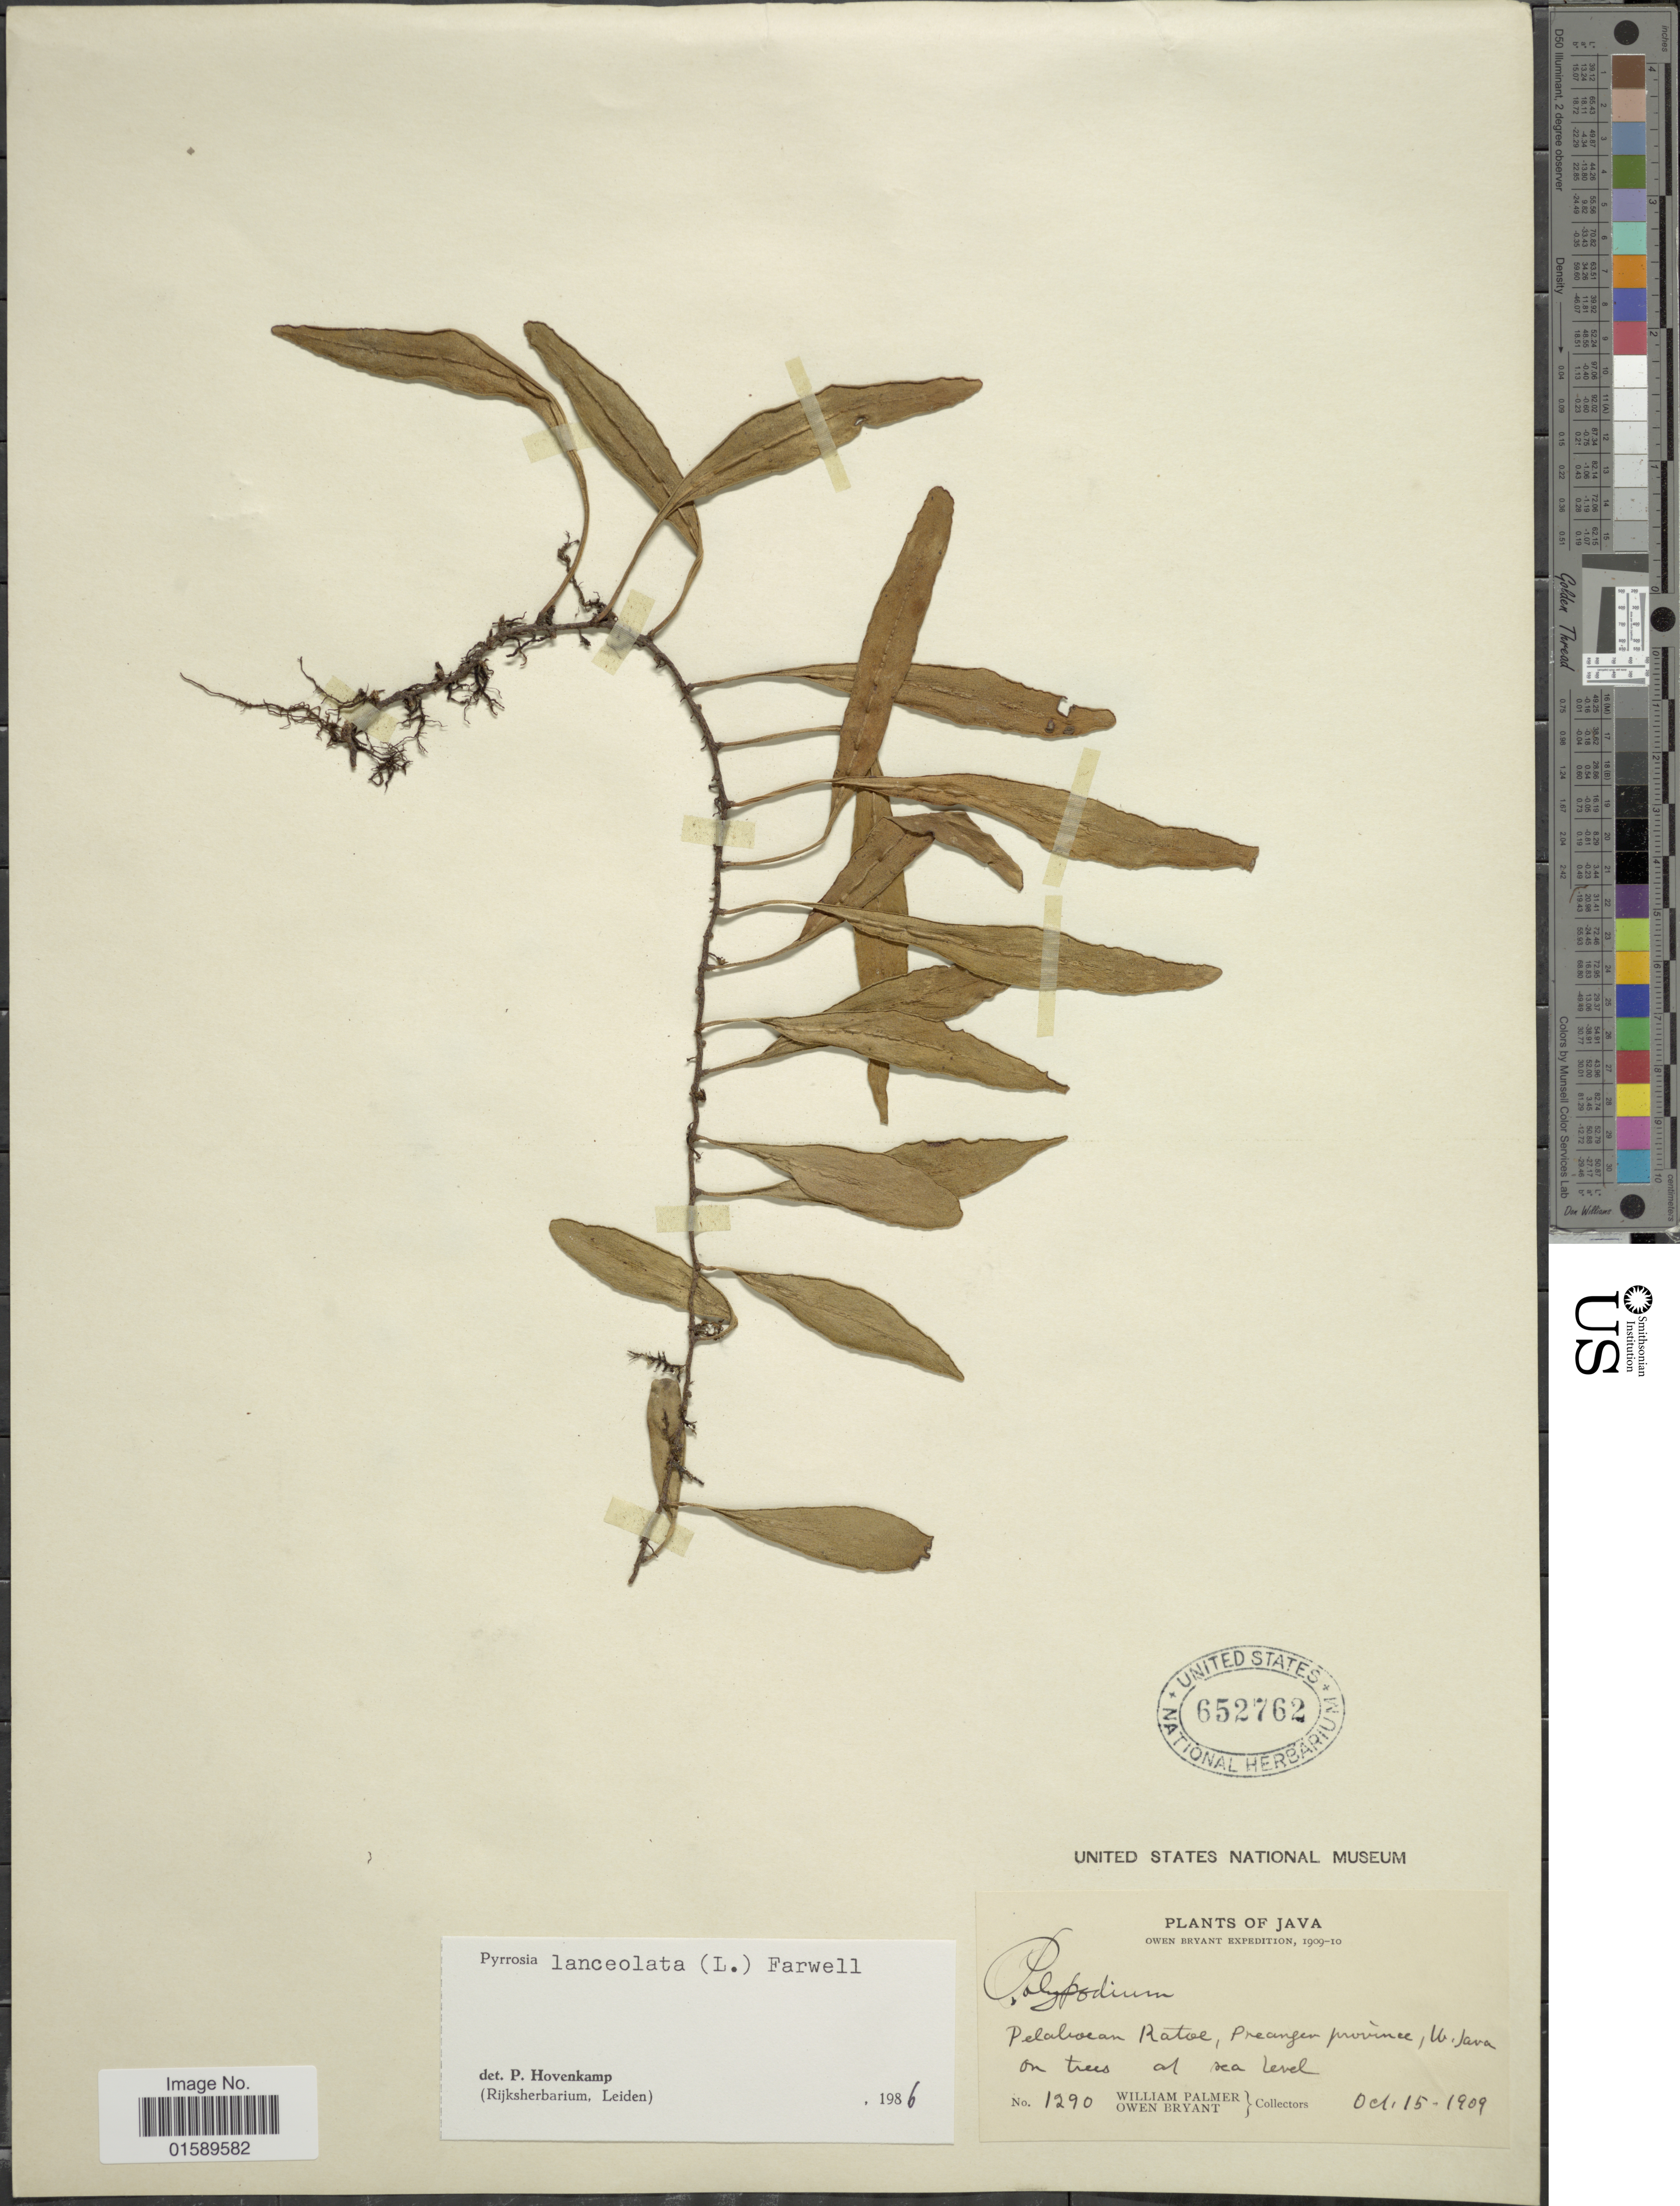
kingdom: Plantae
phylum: Tracheophyta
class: Polypodiopsida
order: Polypodiales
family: Polypodiaceae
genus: Pyrrosia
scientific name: Pyrrosia lanceolata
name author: (L.) Farw.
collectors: W. Palmer & O. Bryant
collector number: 1290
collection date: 1909-10-15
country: Indonesia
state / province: Java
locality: Java. Pelaboean, Ratoe, Preanger province, W. Java.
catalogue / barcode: US 652762